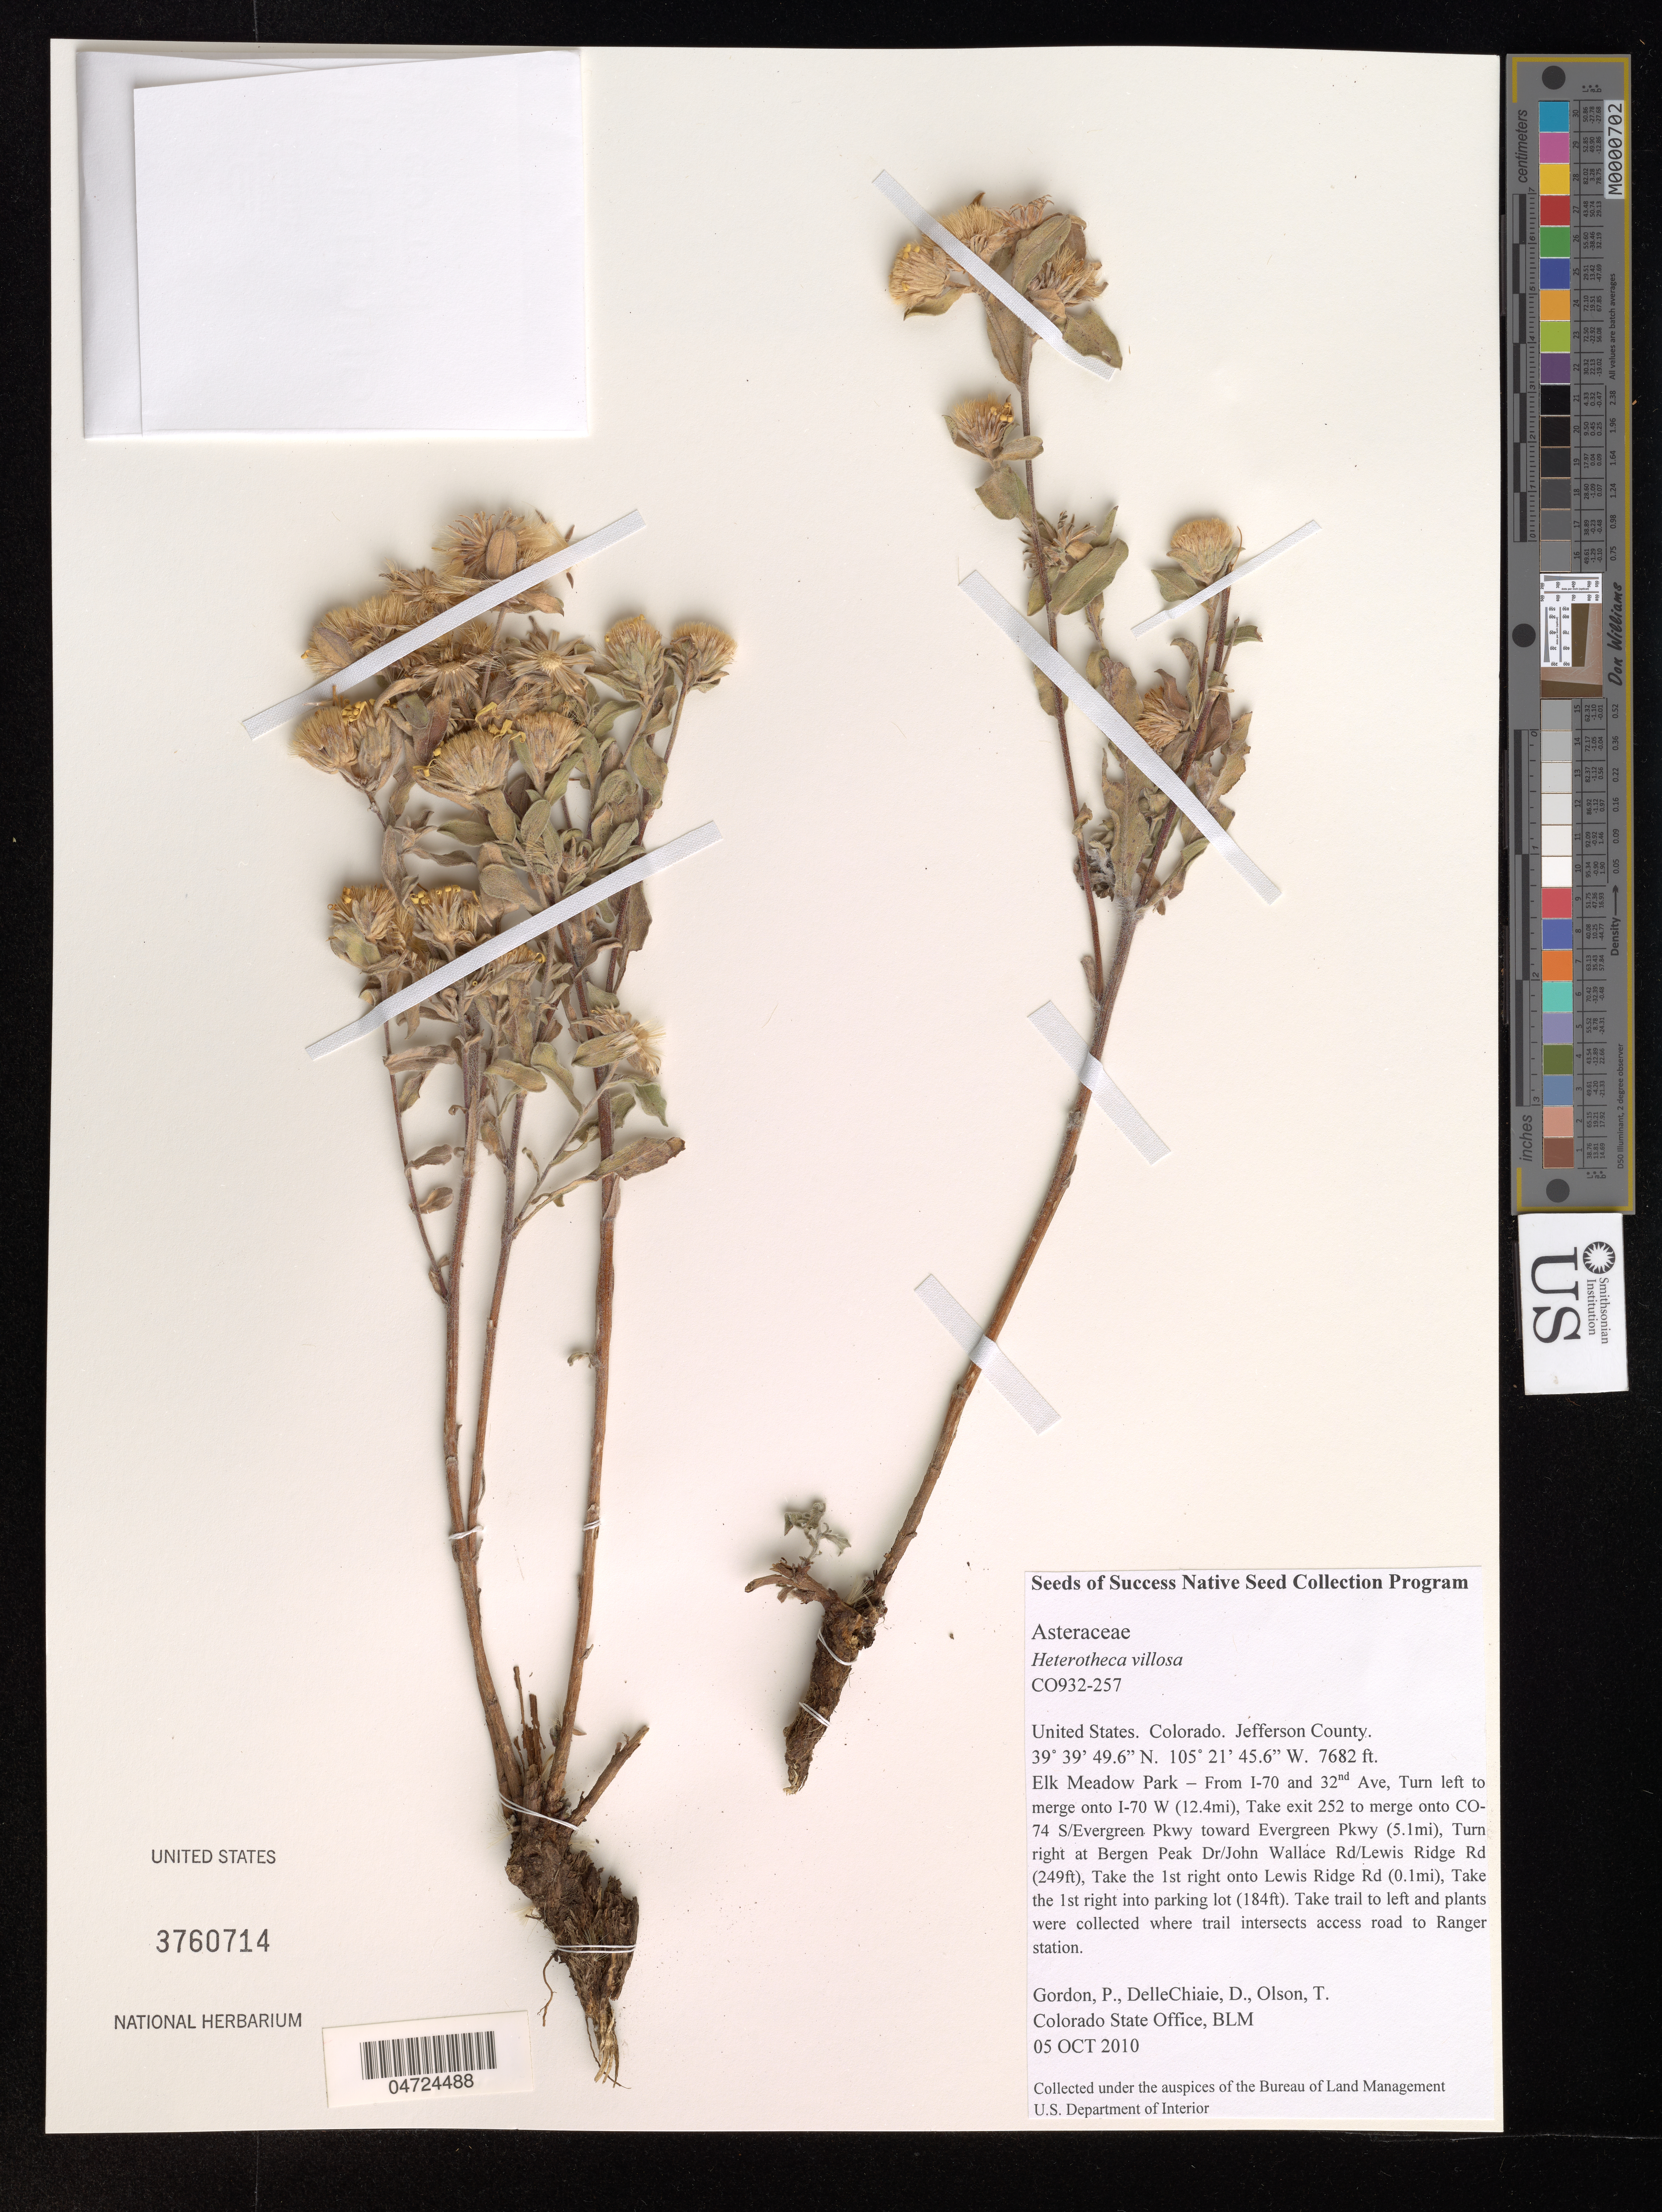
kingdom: Plantae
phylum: Tracheophyta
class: Magnoliopsida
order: Asterales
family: Asteraceae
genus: Heterotheca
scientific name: Heterotheca villosa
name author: (Pursh) Shinners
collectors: P. Gordon, D. DelleChiaie & T. Olson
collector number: CO932-257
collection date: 2010-10-05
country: United States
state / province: Colorado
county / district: Jefferson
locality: Jefferson County. Elk Meadow Park - From I-70 and 32nd Ave, Turn left to merge onto I-70 W (12.4 mi), Take exit 252 to merge onto CO-74 S/Evergreen Pkwy toward Evergreen Pkwy (5.1 mi), Turn right at Bergen Peak Dr/John Wallace Rd/ Lewis Ridge Rd (249 ft), Take the 1st right onto Lewis Ridge Rd (0.1 mi), Take the 1st right into parking lot (184 ft). Take trail to left and plants were collected where trail intersects access road to Ranger station.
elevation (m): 2341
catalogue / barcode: US 3760714